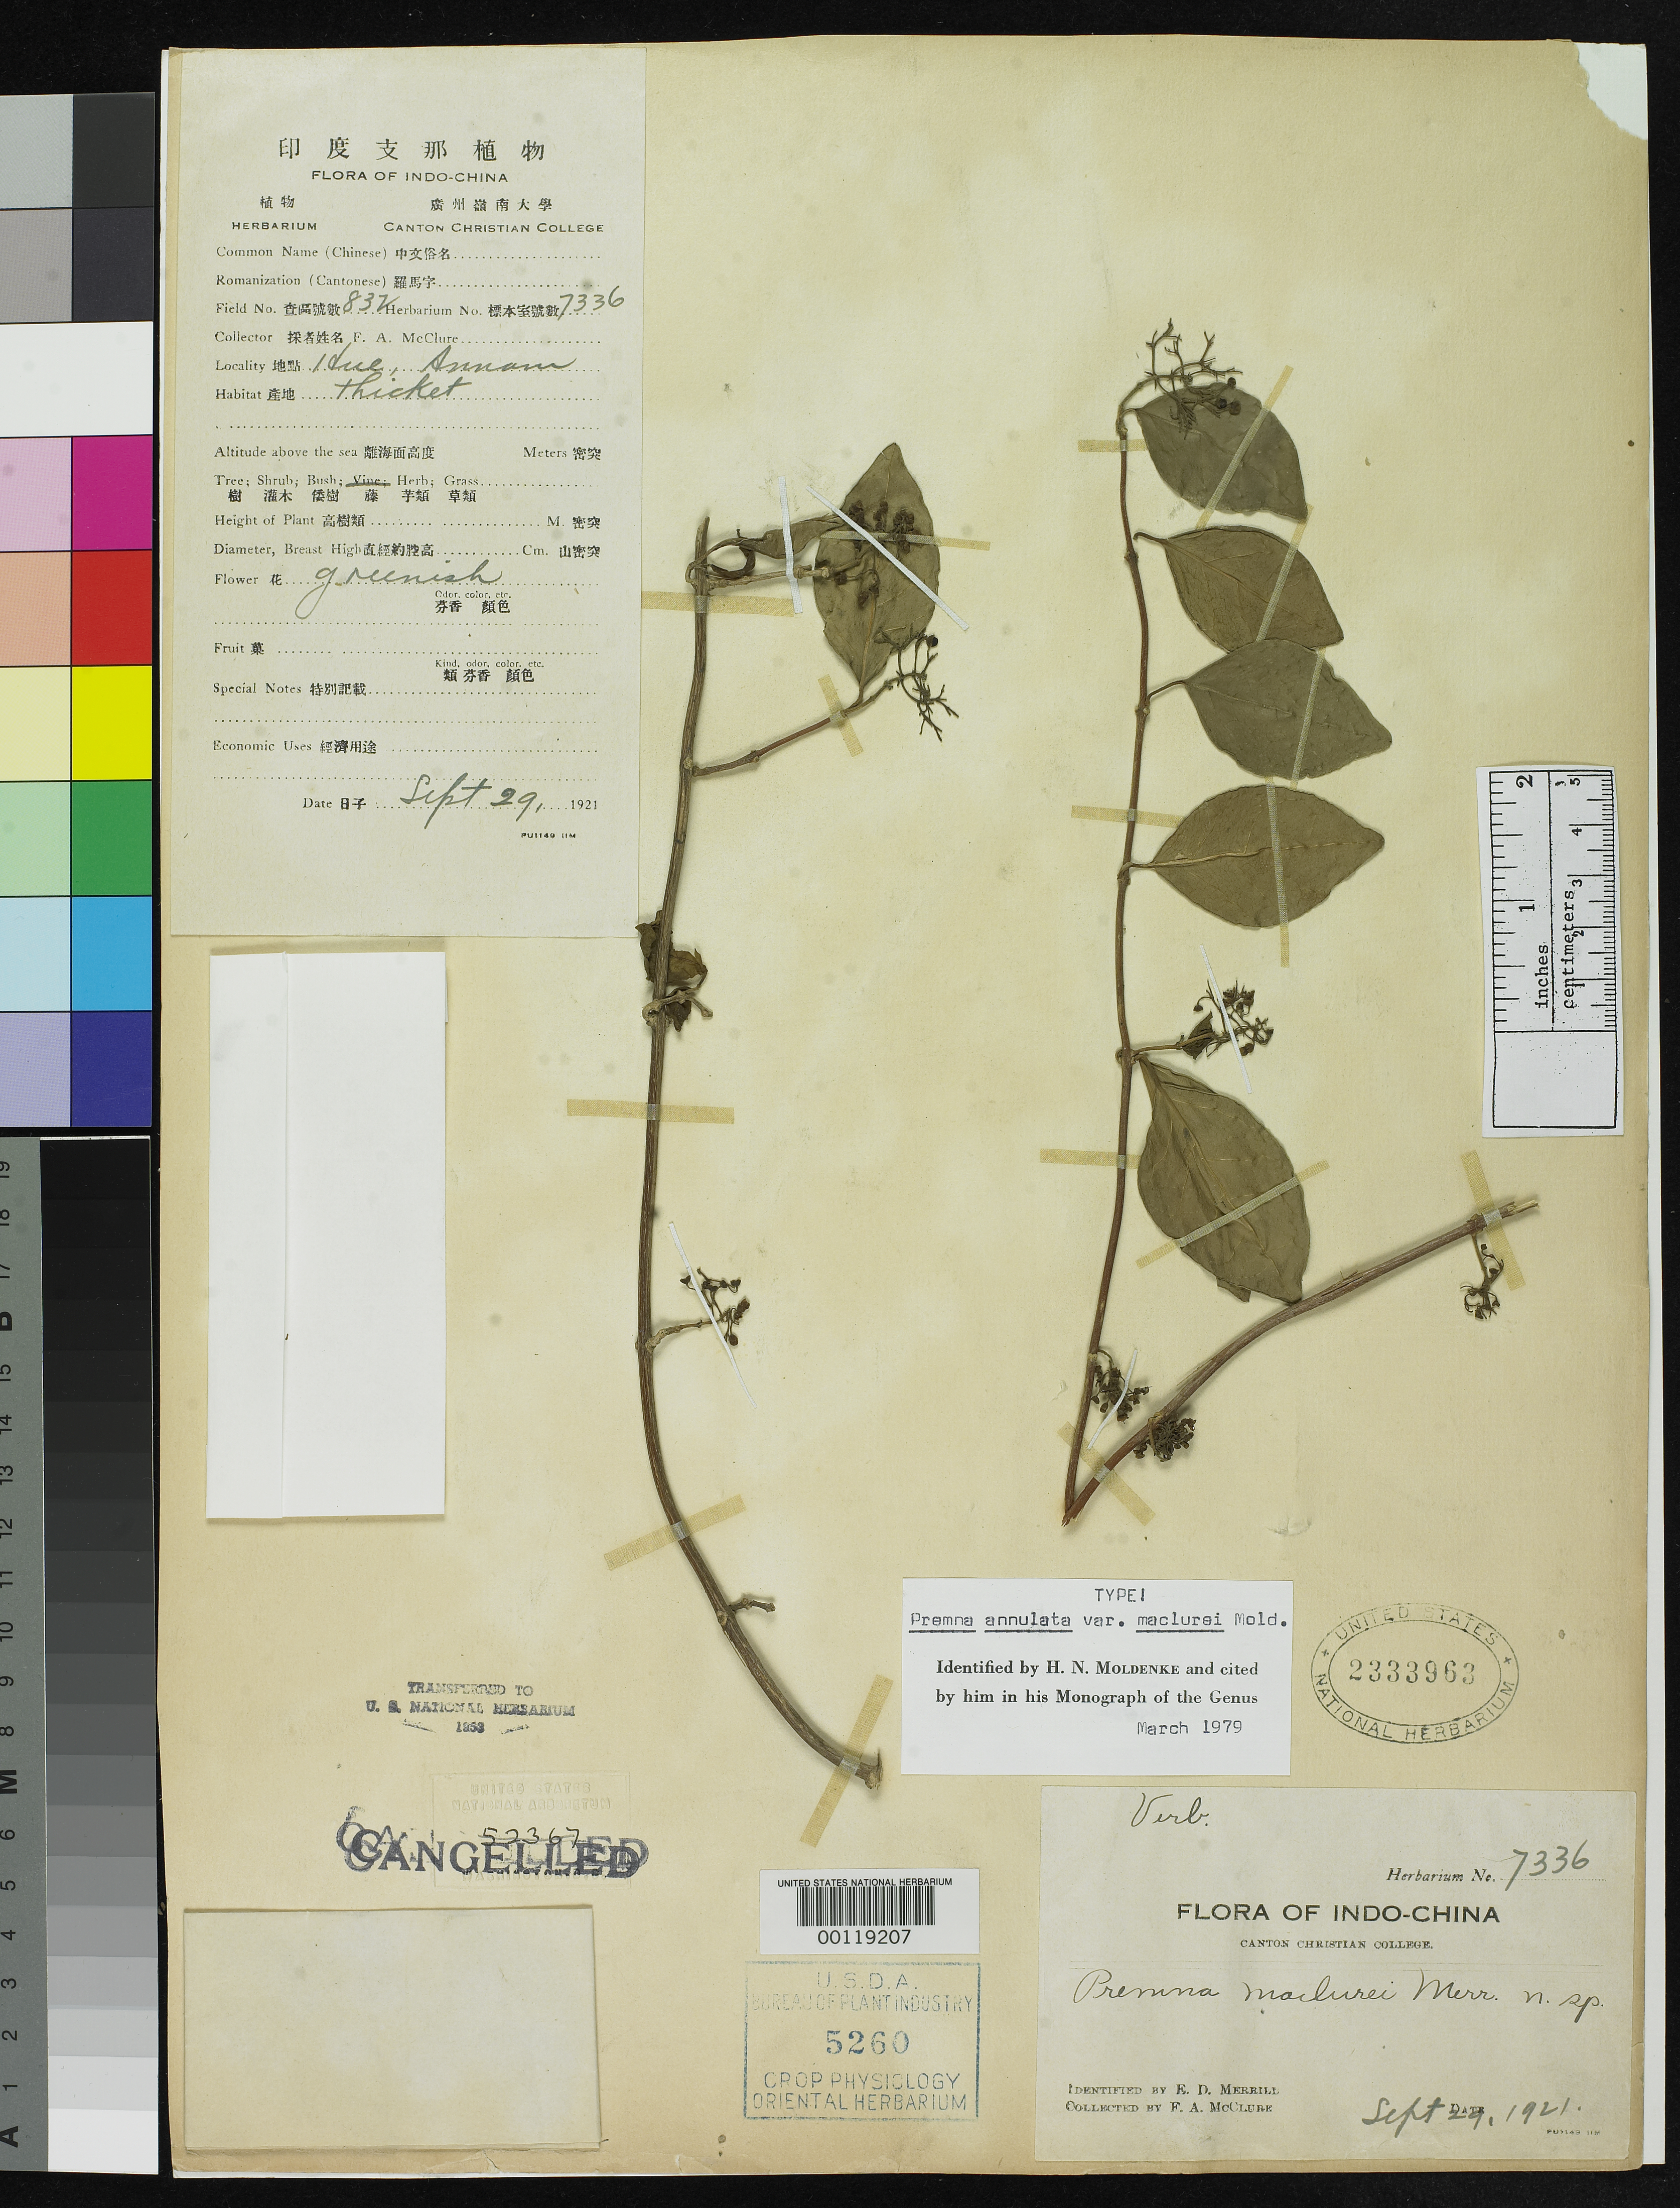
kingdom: Plantae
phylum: Tracheophyta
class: Magnoliopsida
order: Lamiales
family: Lamiaceae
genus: Premna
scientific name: Premna annulata var. maclurei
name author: Moldenke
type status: Holotype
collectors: F. A. McClure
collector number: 832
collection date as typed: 29 Sep 1921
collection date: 1921-09-29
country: Vietnam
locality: Hue, Annam.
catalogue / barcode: US 2333963